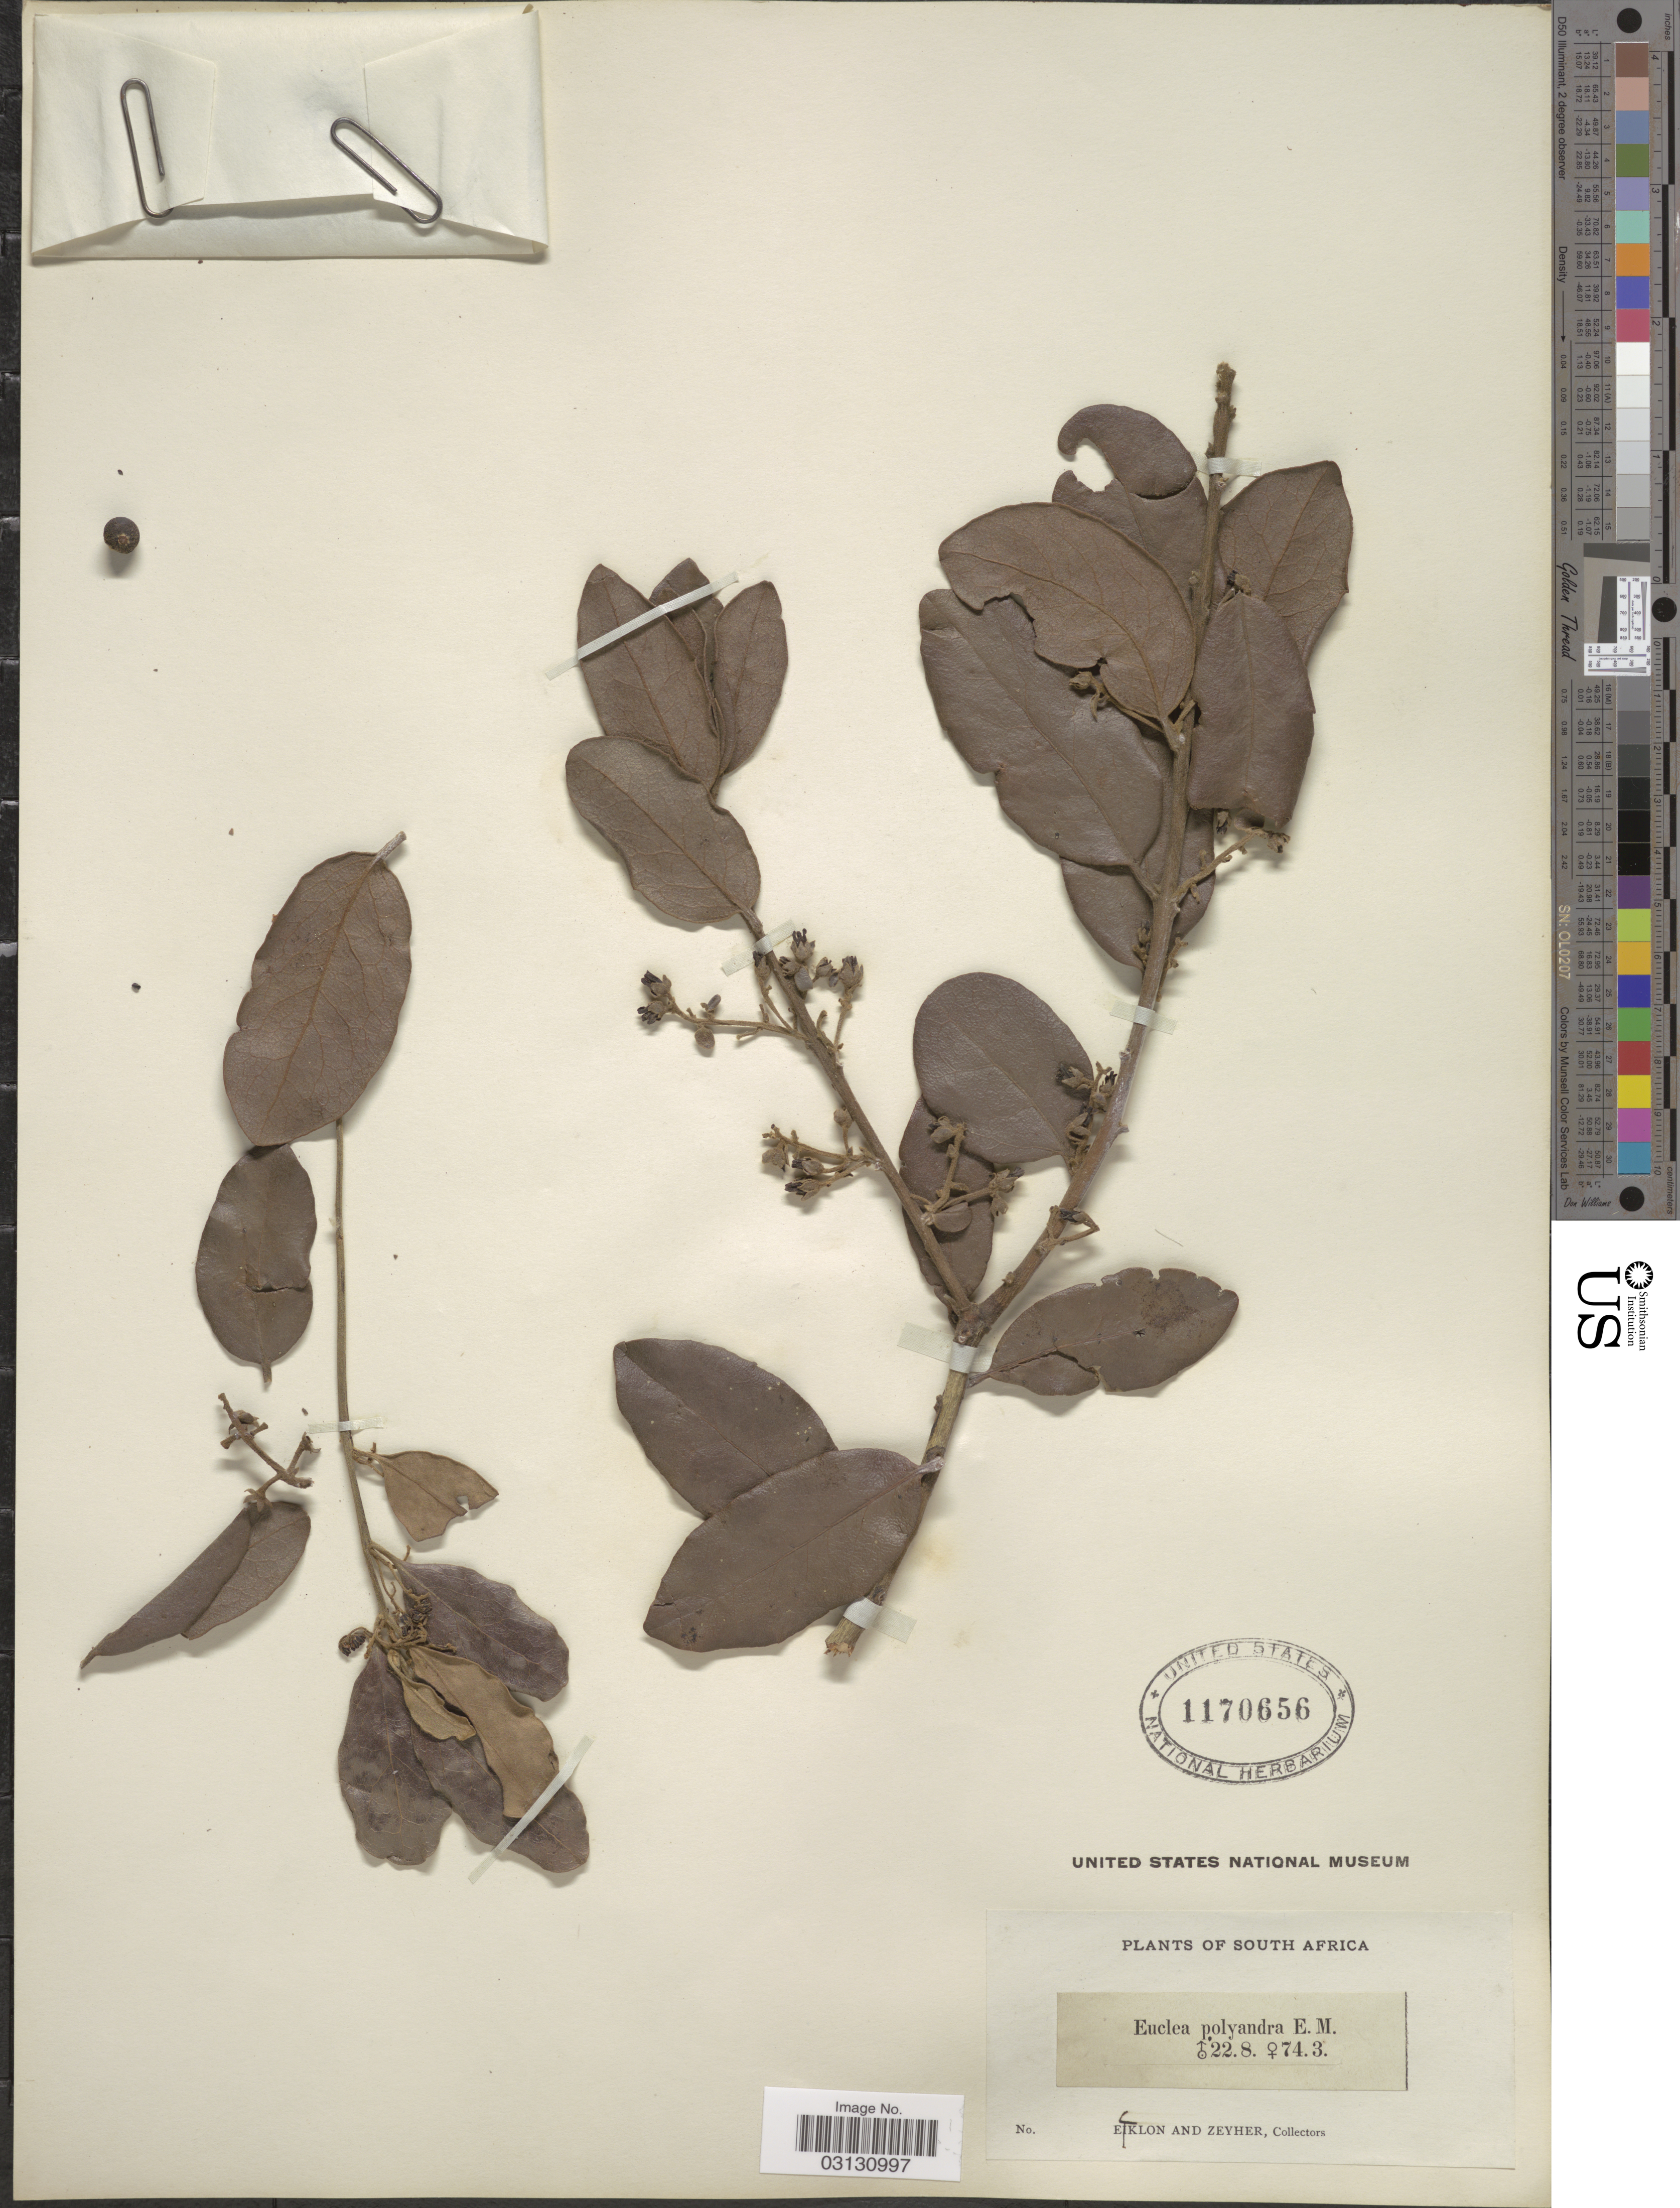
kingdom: Plantae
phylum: Tracheophyta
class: Magnoliopsida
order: Ericales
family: Ebenaceae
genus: Euclea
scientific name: Euclea polyandra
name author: (L. f. ex) E. Mey. ex Hiern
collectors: -. Ecklon & -. Zeyher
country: South Africa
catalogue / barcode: US 1170656